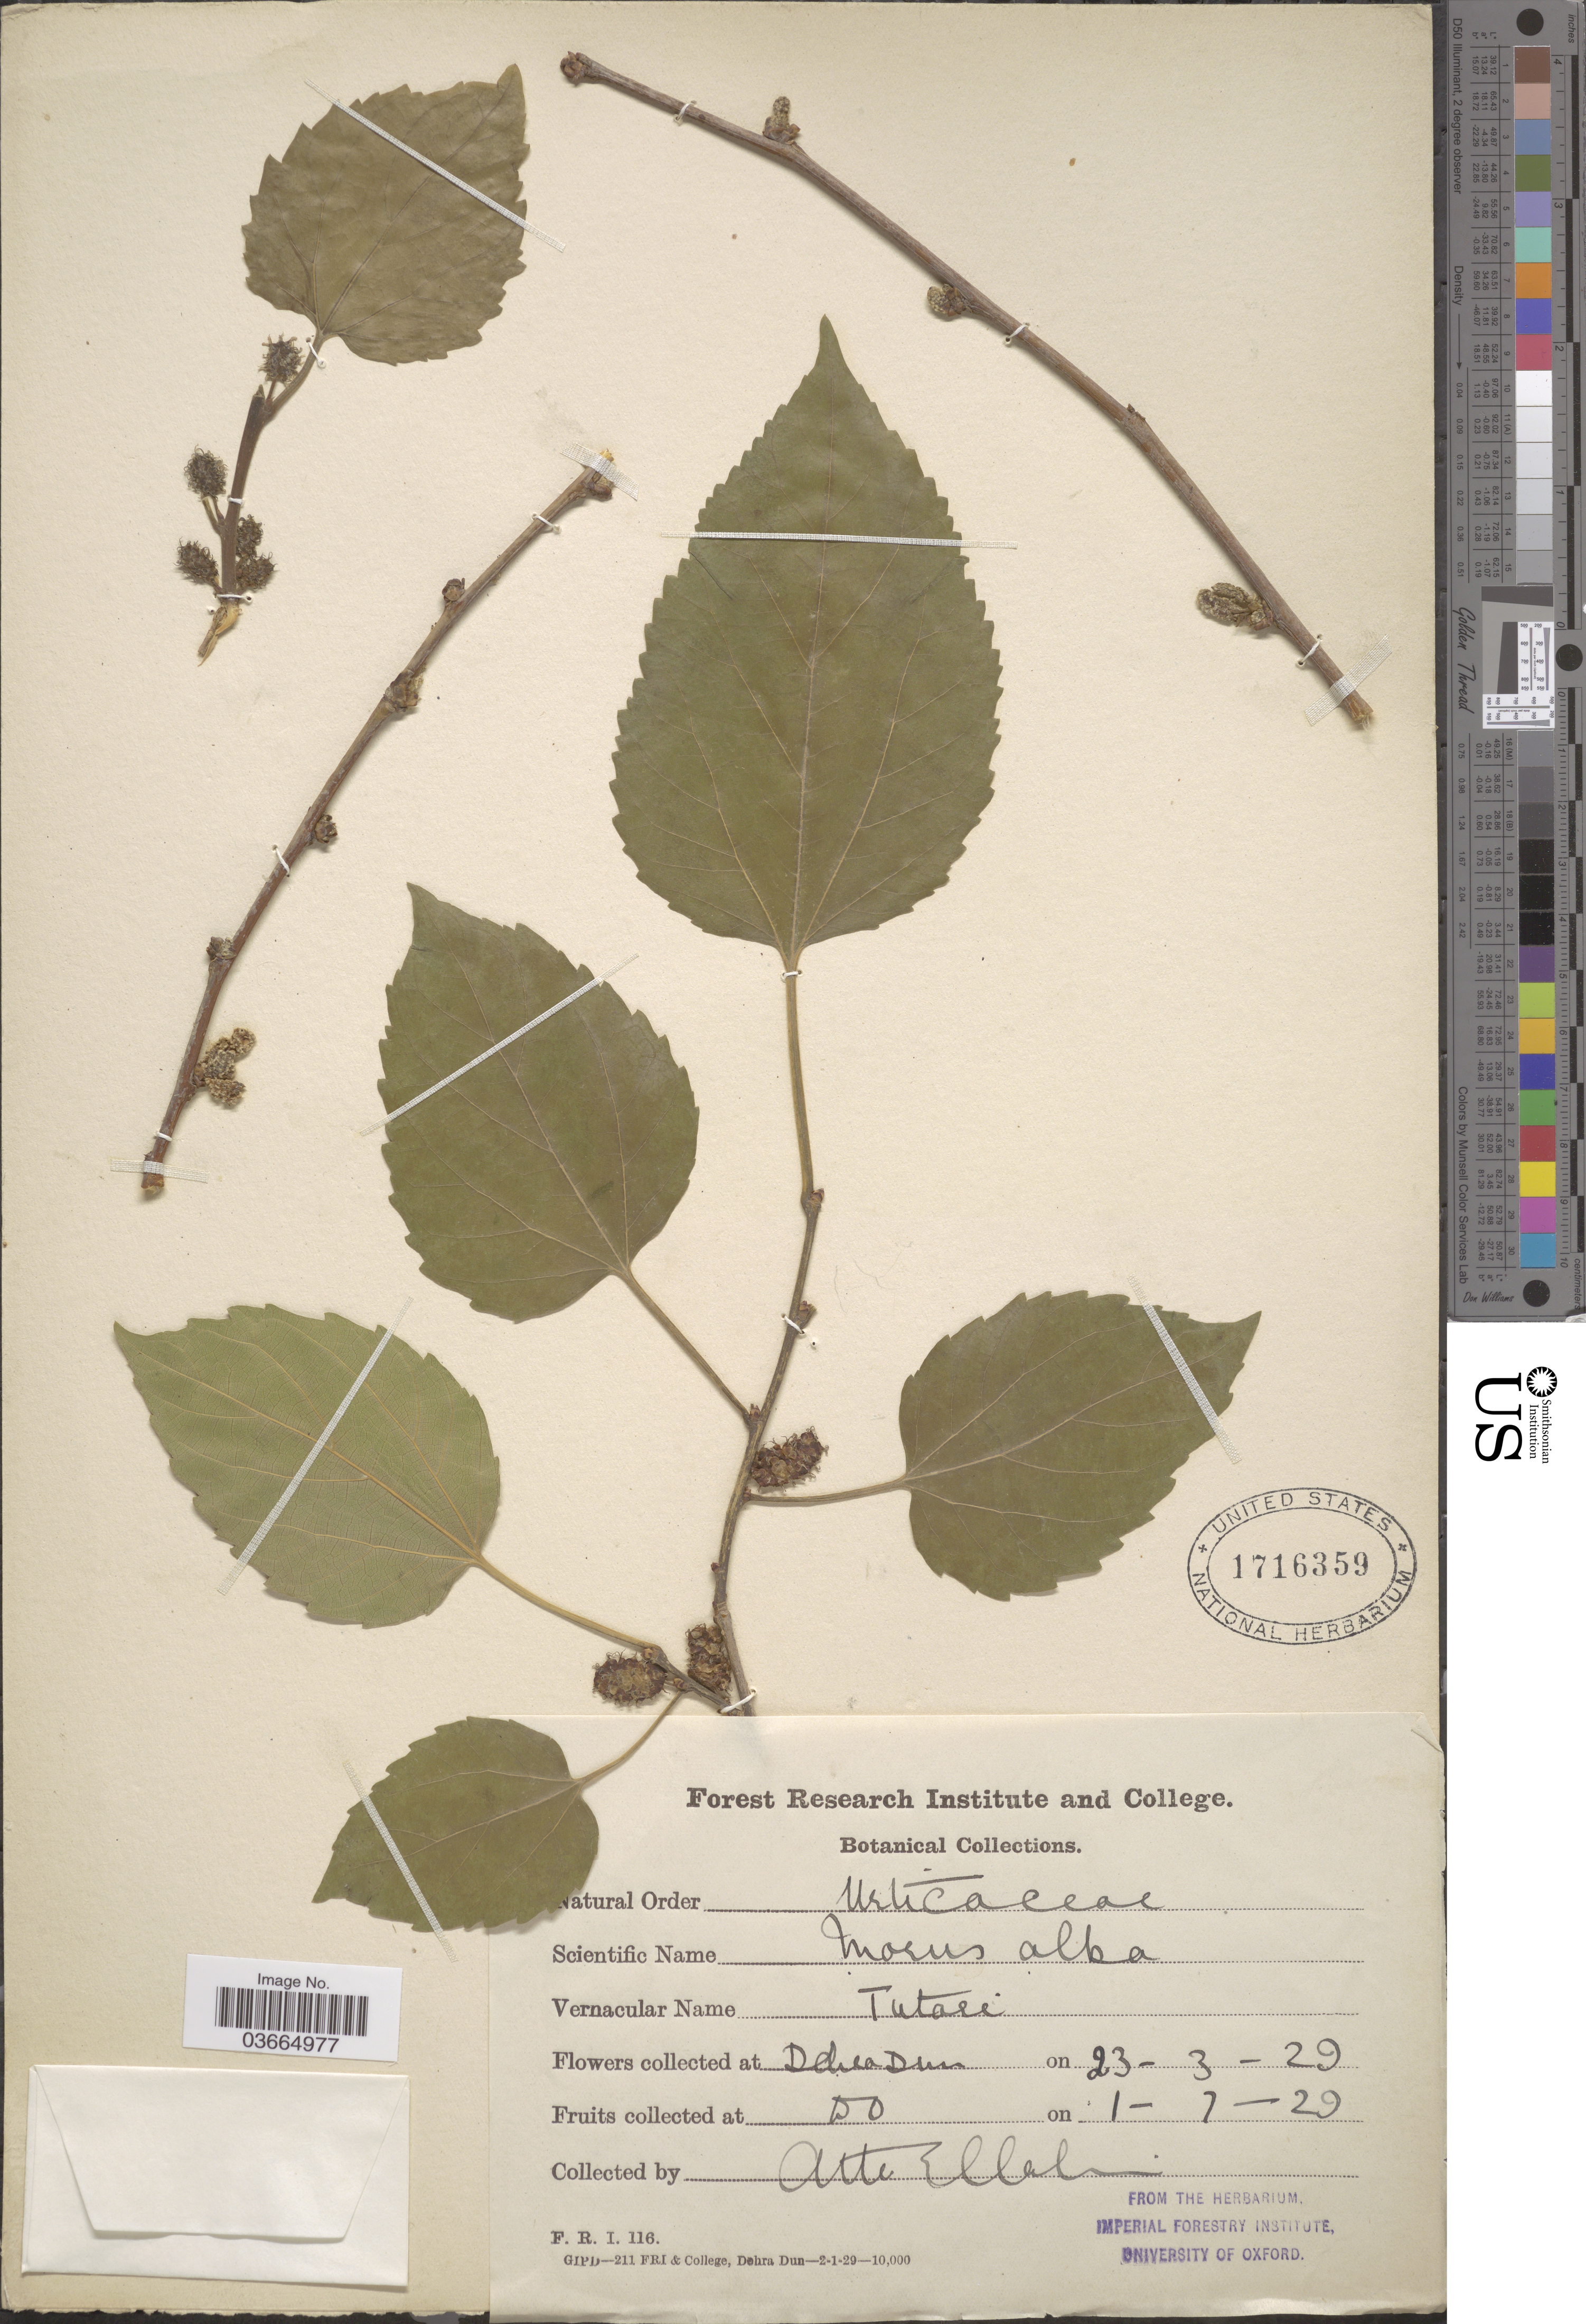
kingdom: Plantae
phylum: Tracheophyta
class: Magnoliopsida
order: Rosales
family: Moraceae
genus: Morus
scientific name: Morus alba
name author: L.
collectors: A. Ellali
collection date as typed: Transcribed d/m/y: 23/3/29 to 1/7/29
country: India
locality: Dehradun.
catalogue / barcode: US 1716359